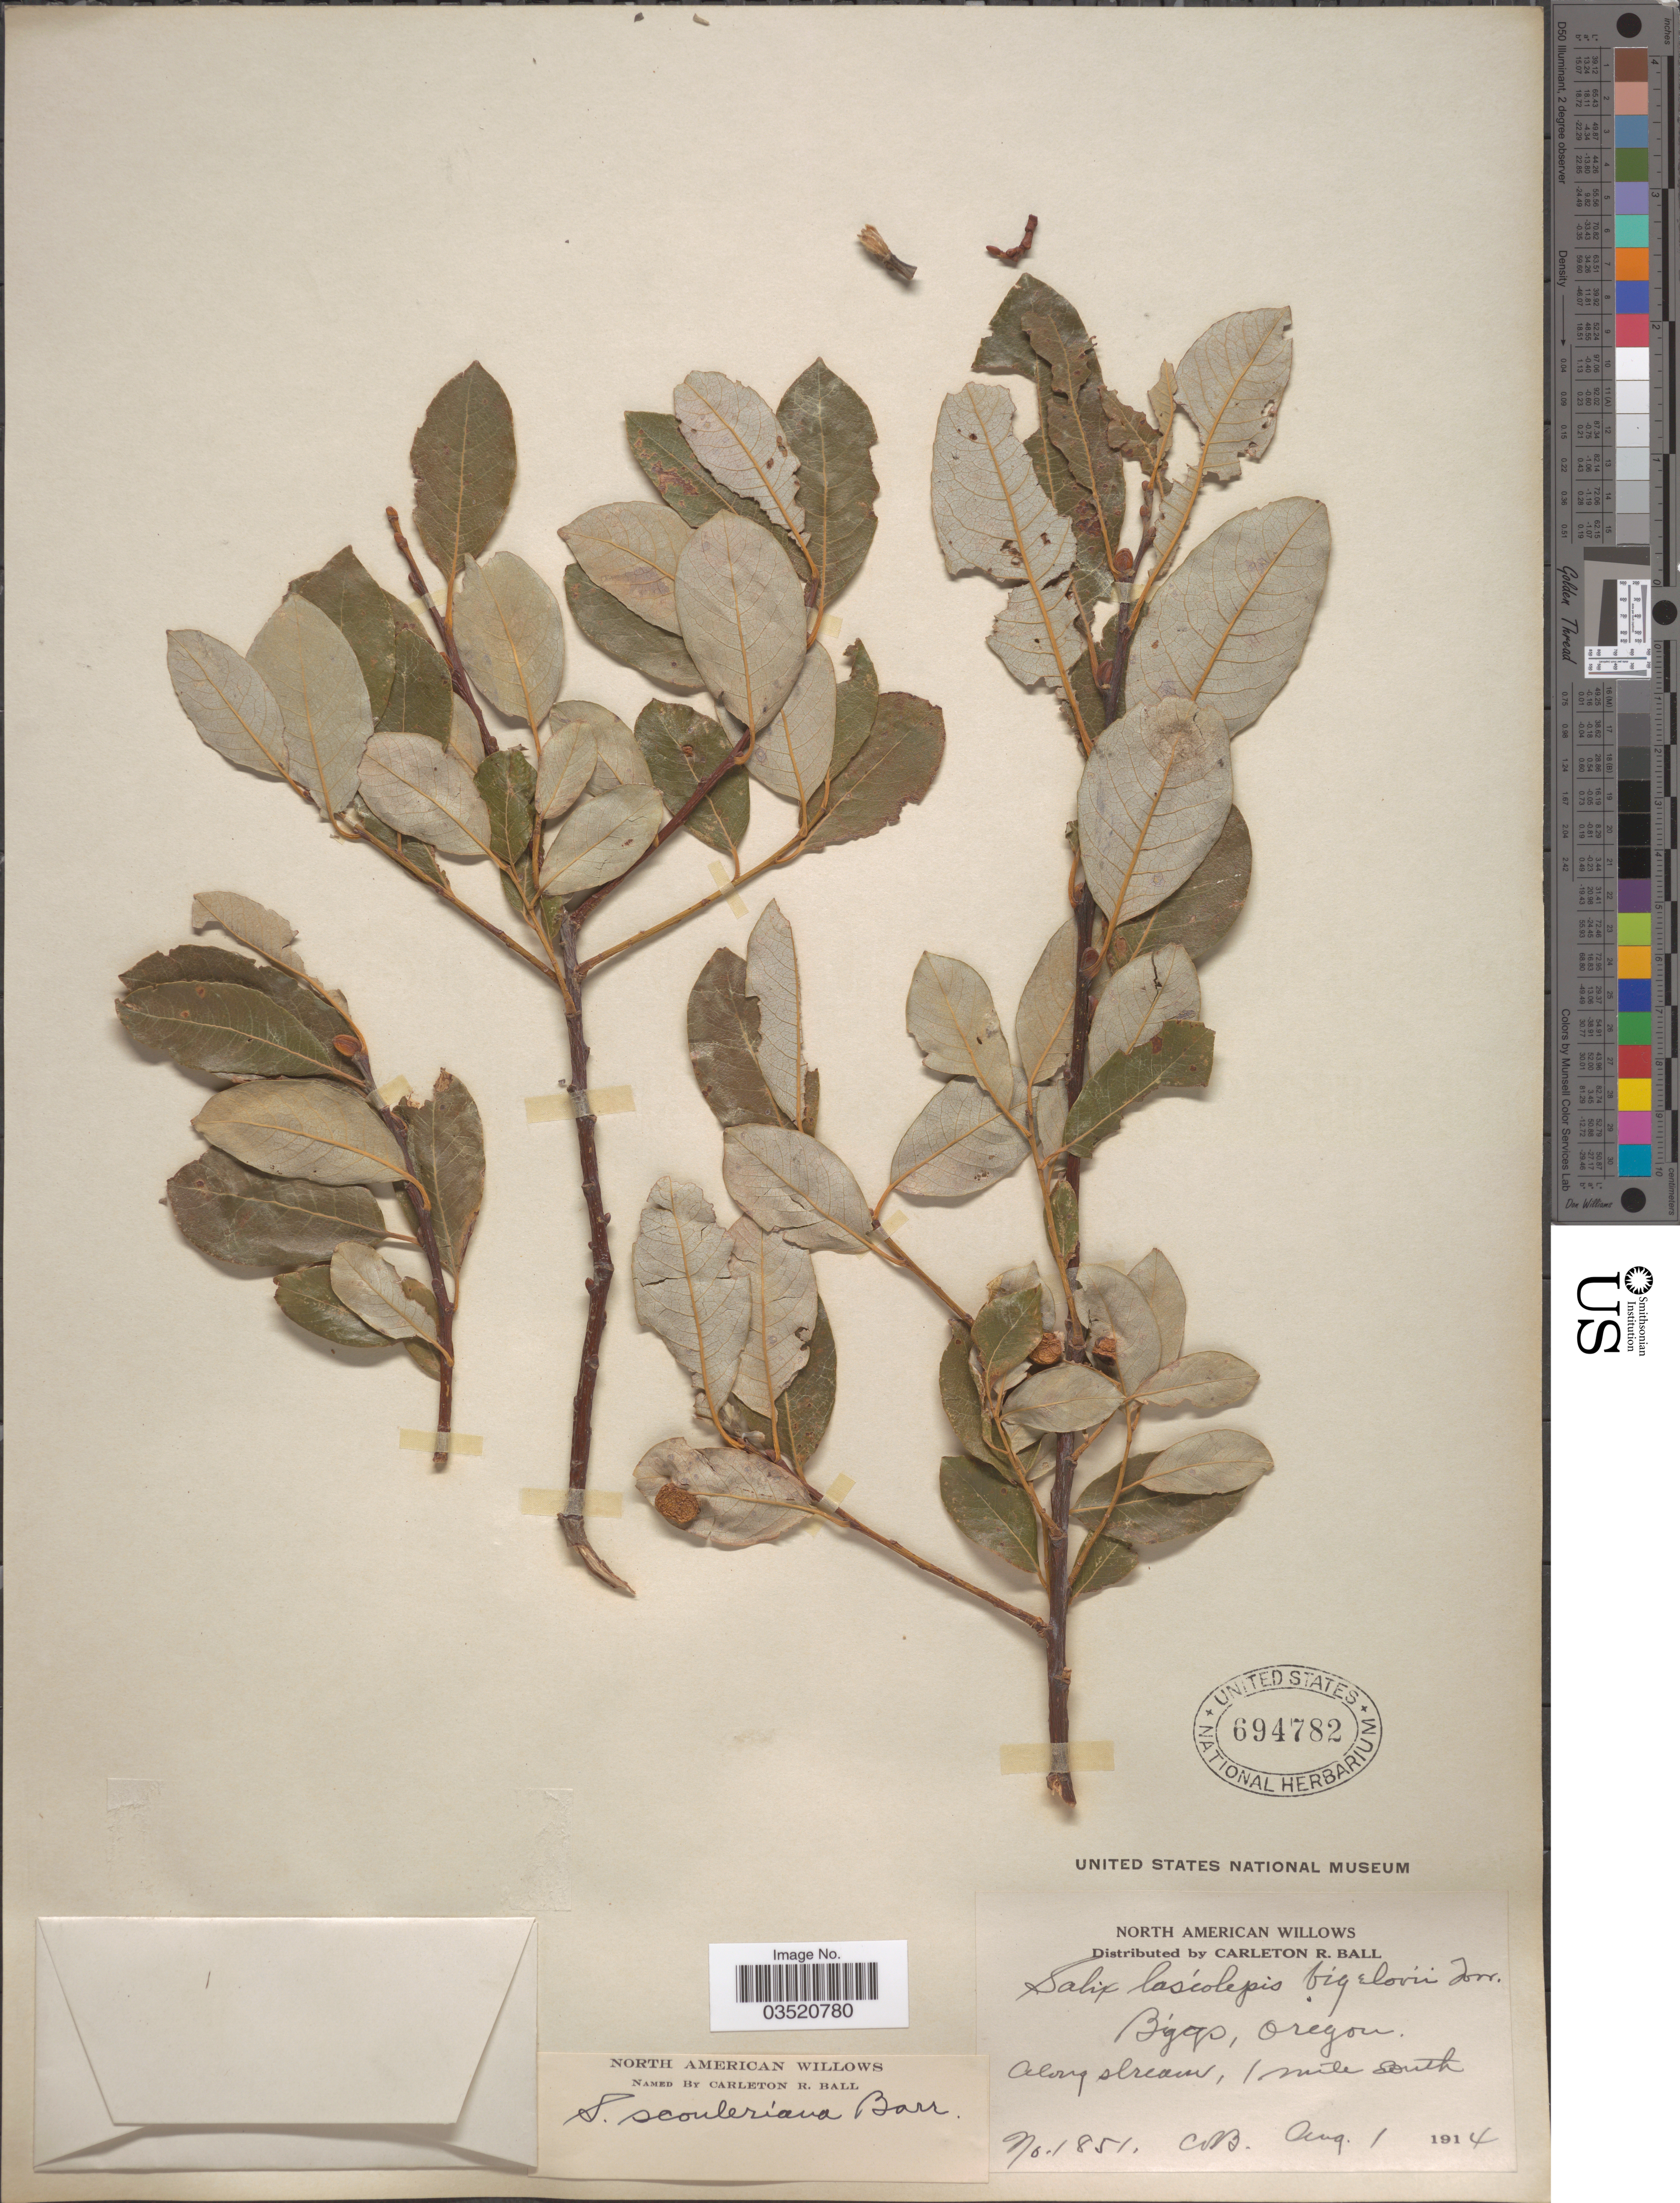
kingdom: Plantae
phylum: Tracheophyta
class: Magnoliopsida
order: Malpighiales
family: Salicaceae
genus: Salix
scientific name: Salix scouleriana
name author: Barratt ex Hook.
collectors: C. R. Ball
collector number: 1851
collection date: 1914-08-01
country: United States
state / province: Oregon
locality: Biggs. Along stream, 1 mile south.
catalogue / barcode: US 694782